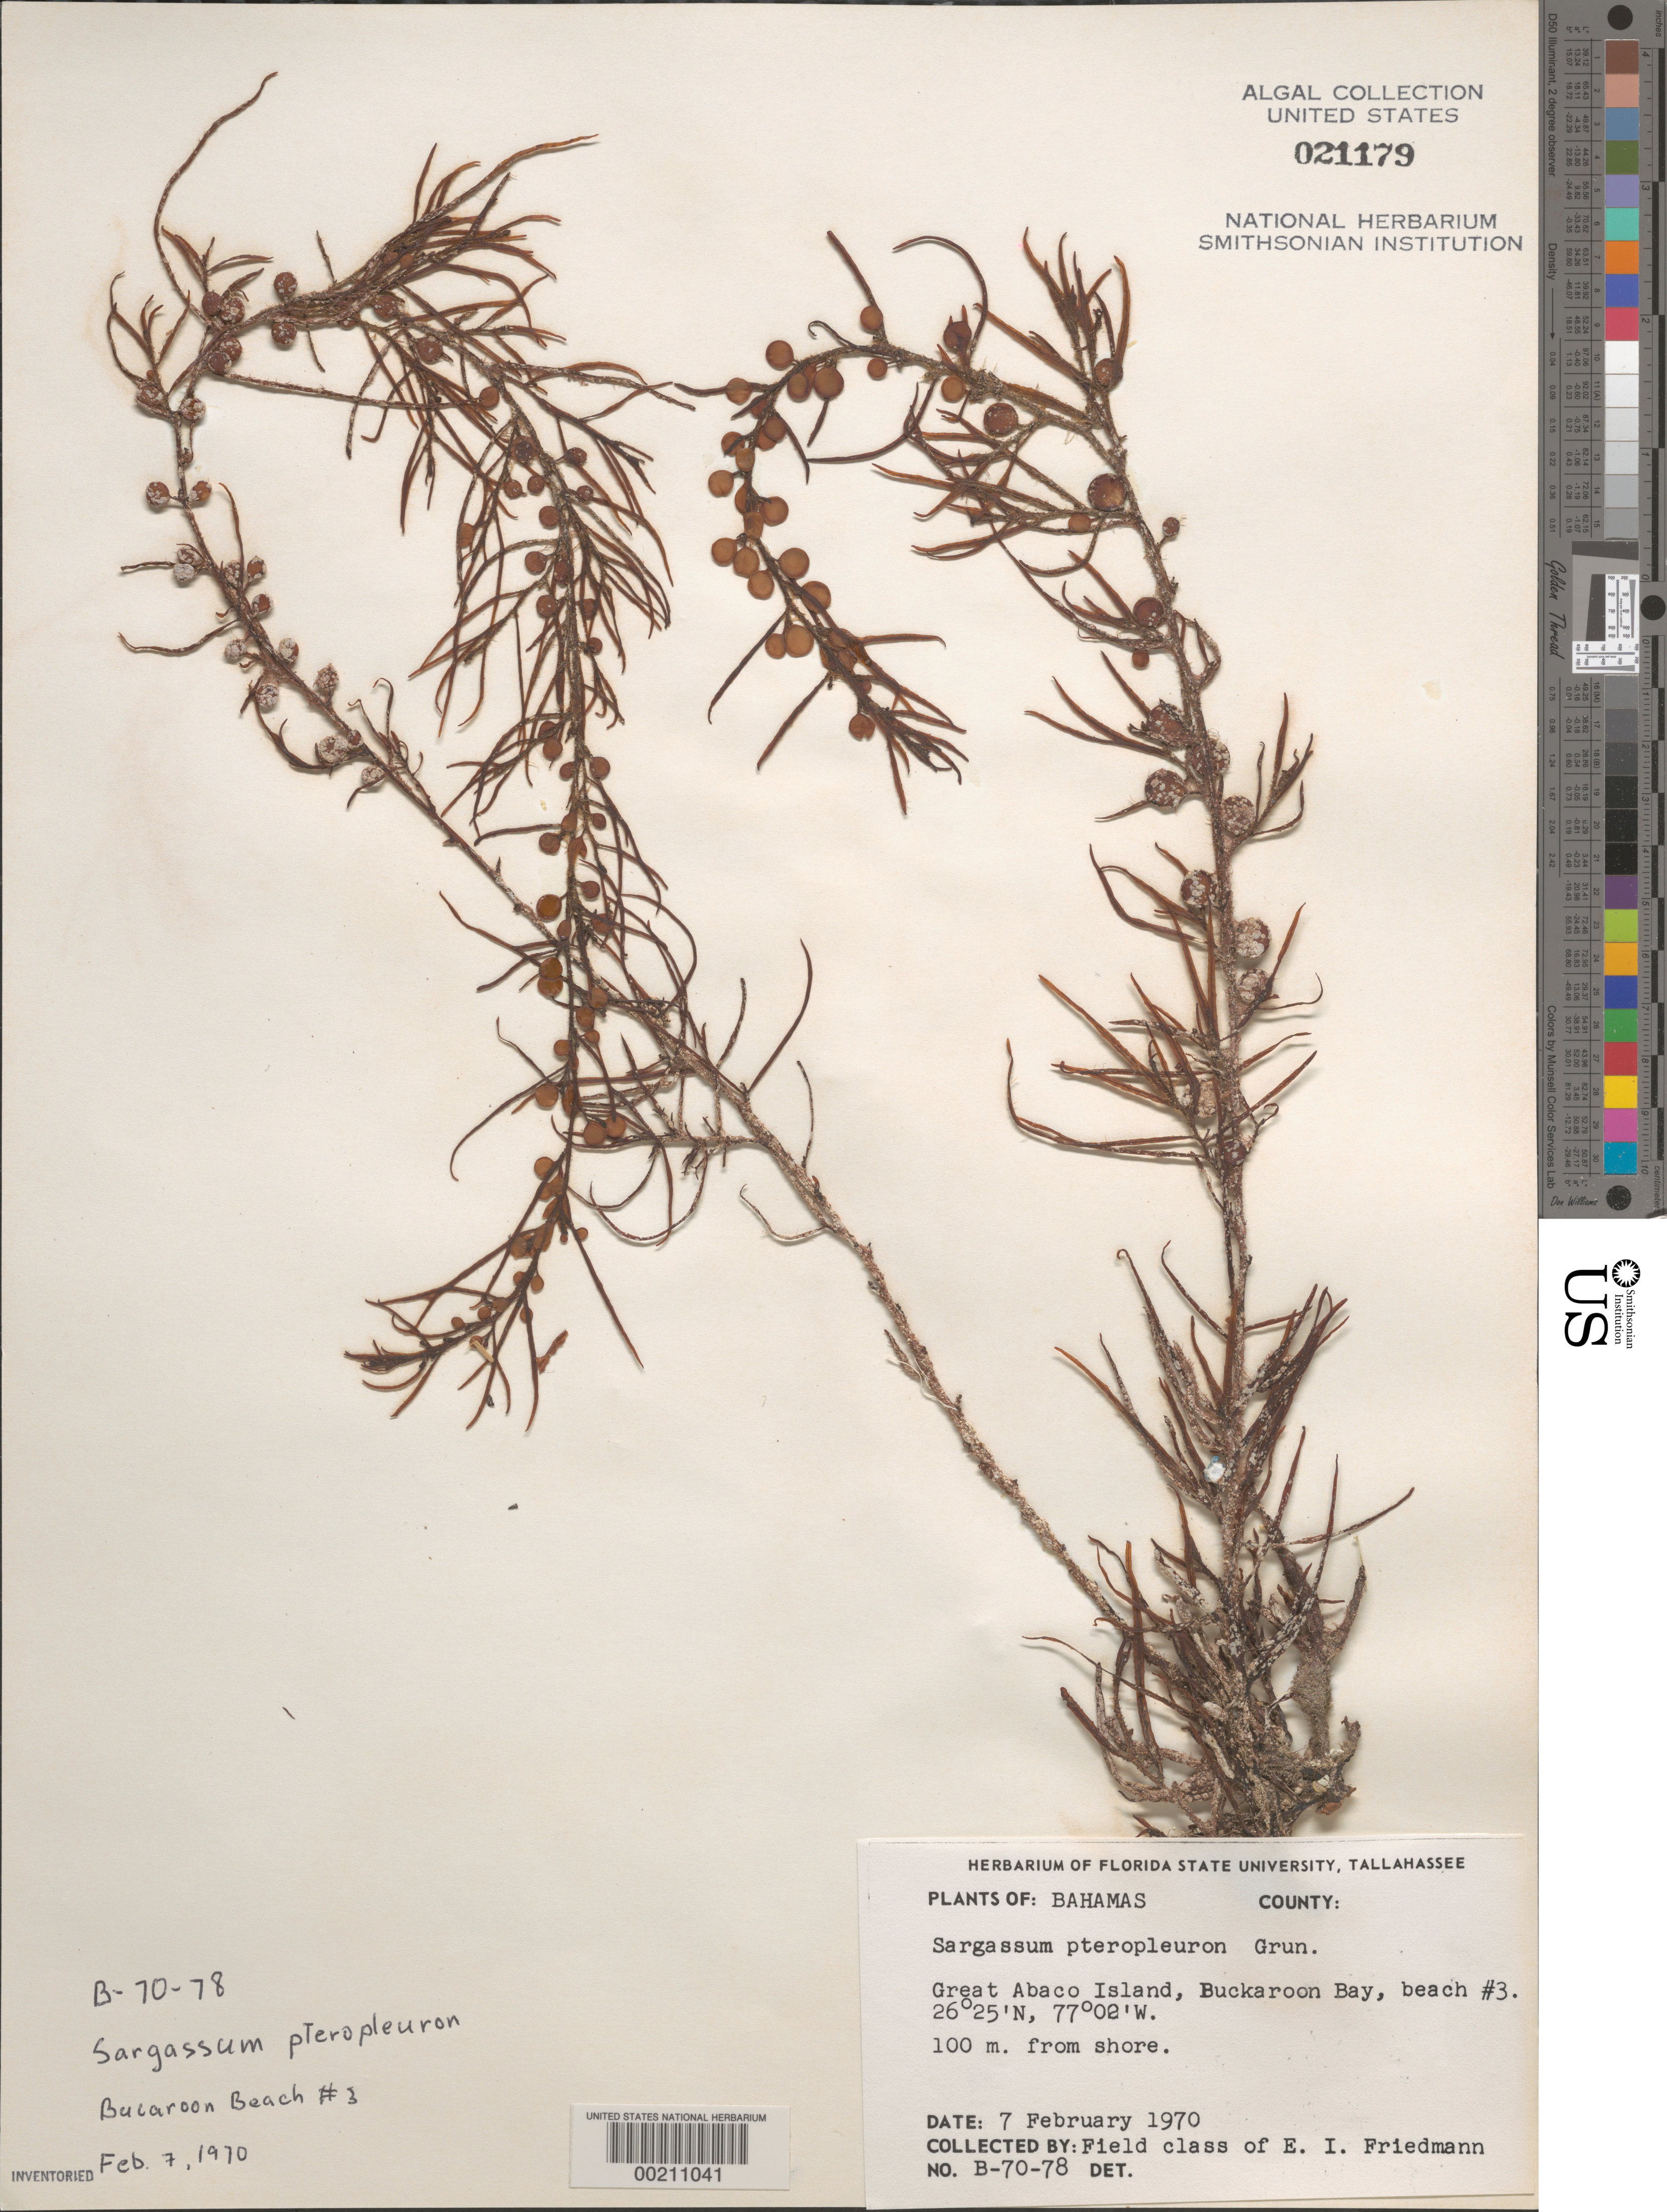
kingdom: Chromista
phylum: Ochrophyta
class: Phaeophyceae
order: Fucales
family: Sargassaceae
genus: Sargassum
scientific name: Sargassum pteropleuron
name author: Grunow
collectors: E. Friedmann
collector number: B-70-78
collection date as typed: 07 Feb 1970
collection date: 1970-02-07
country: Bahamas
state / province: Abaco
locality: Great abaco island, buckaroon bay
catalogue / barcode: US 21179